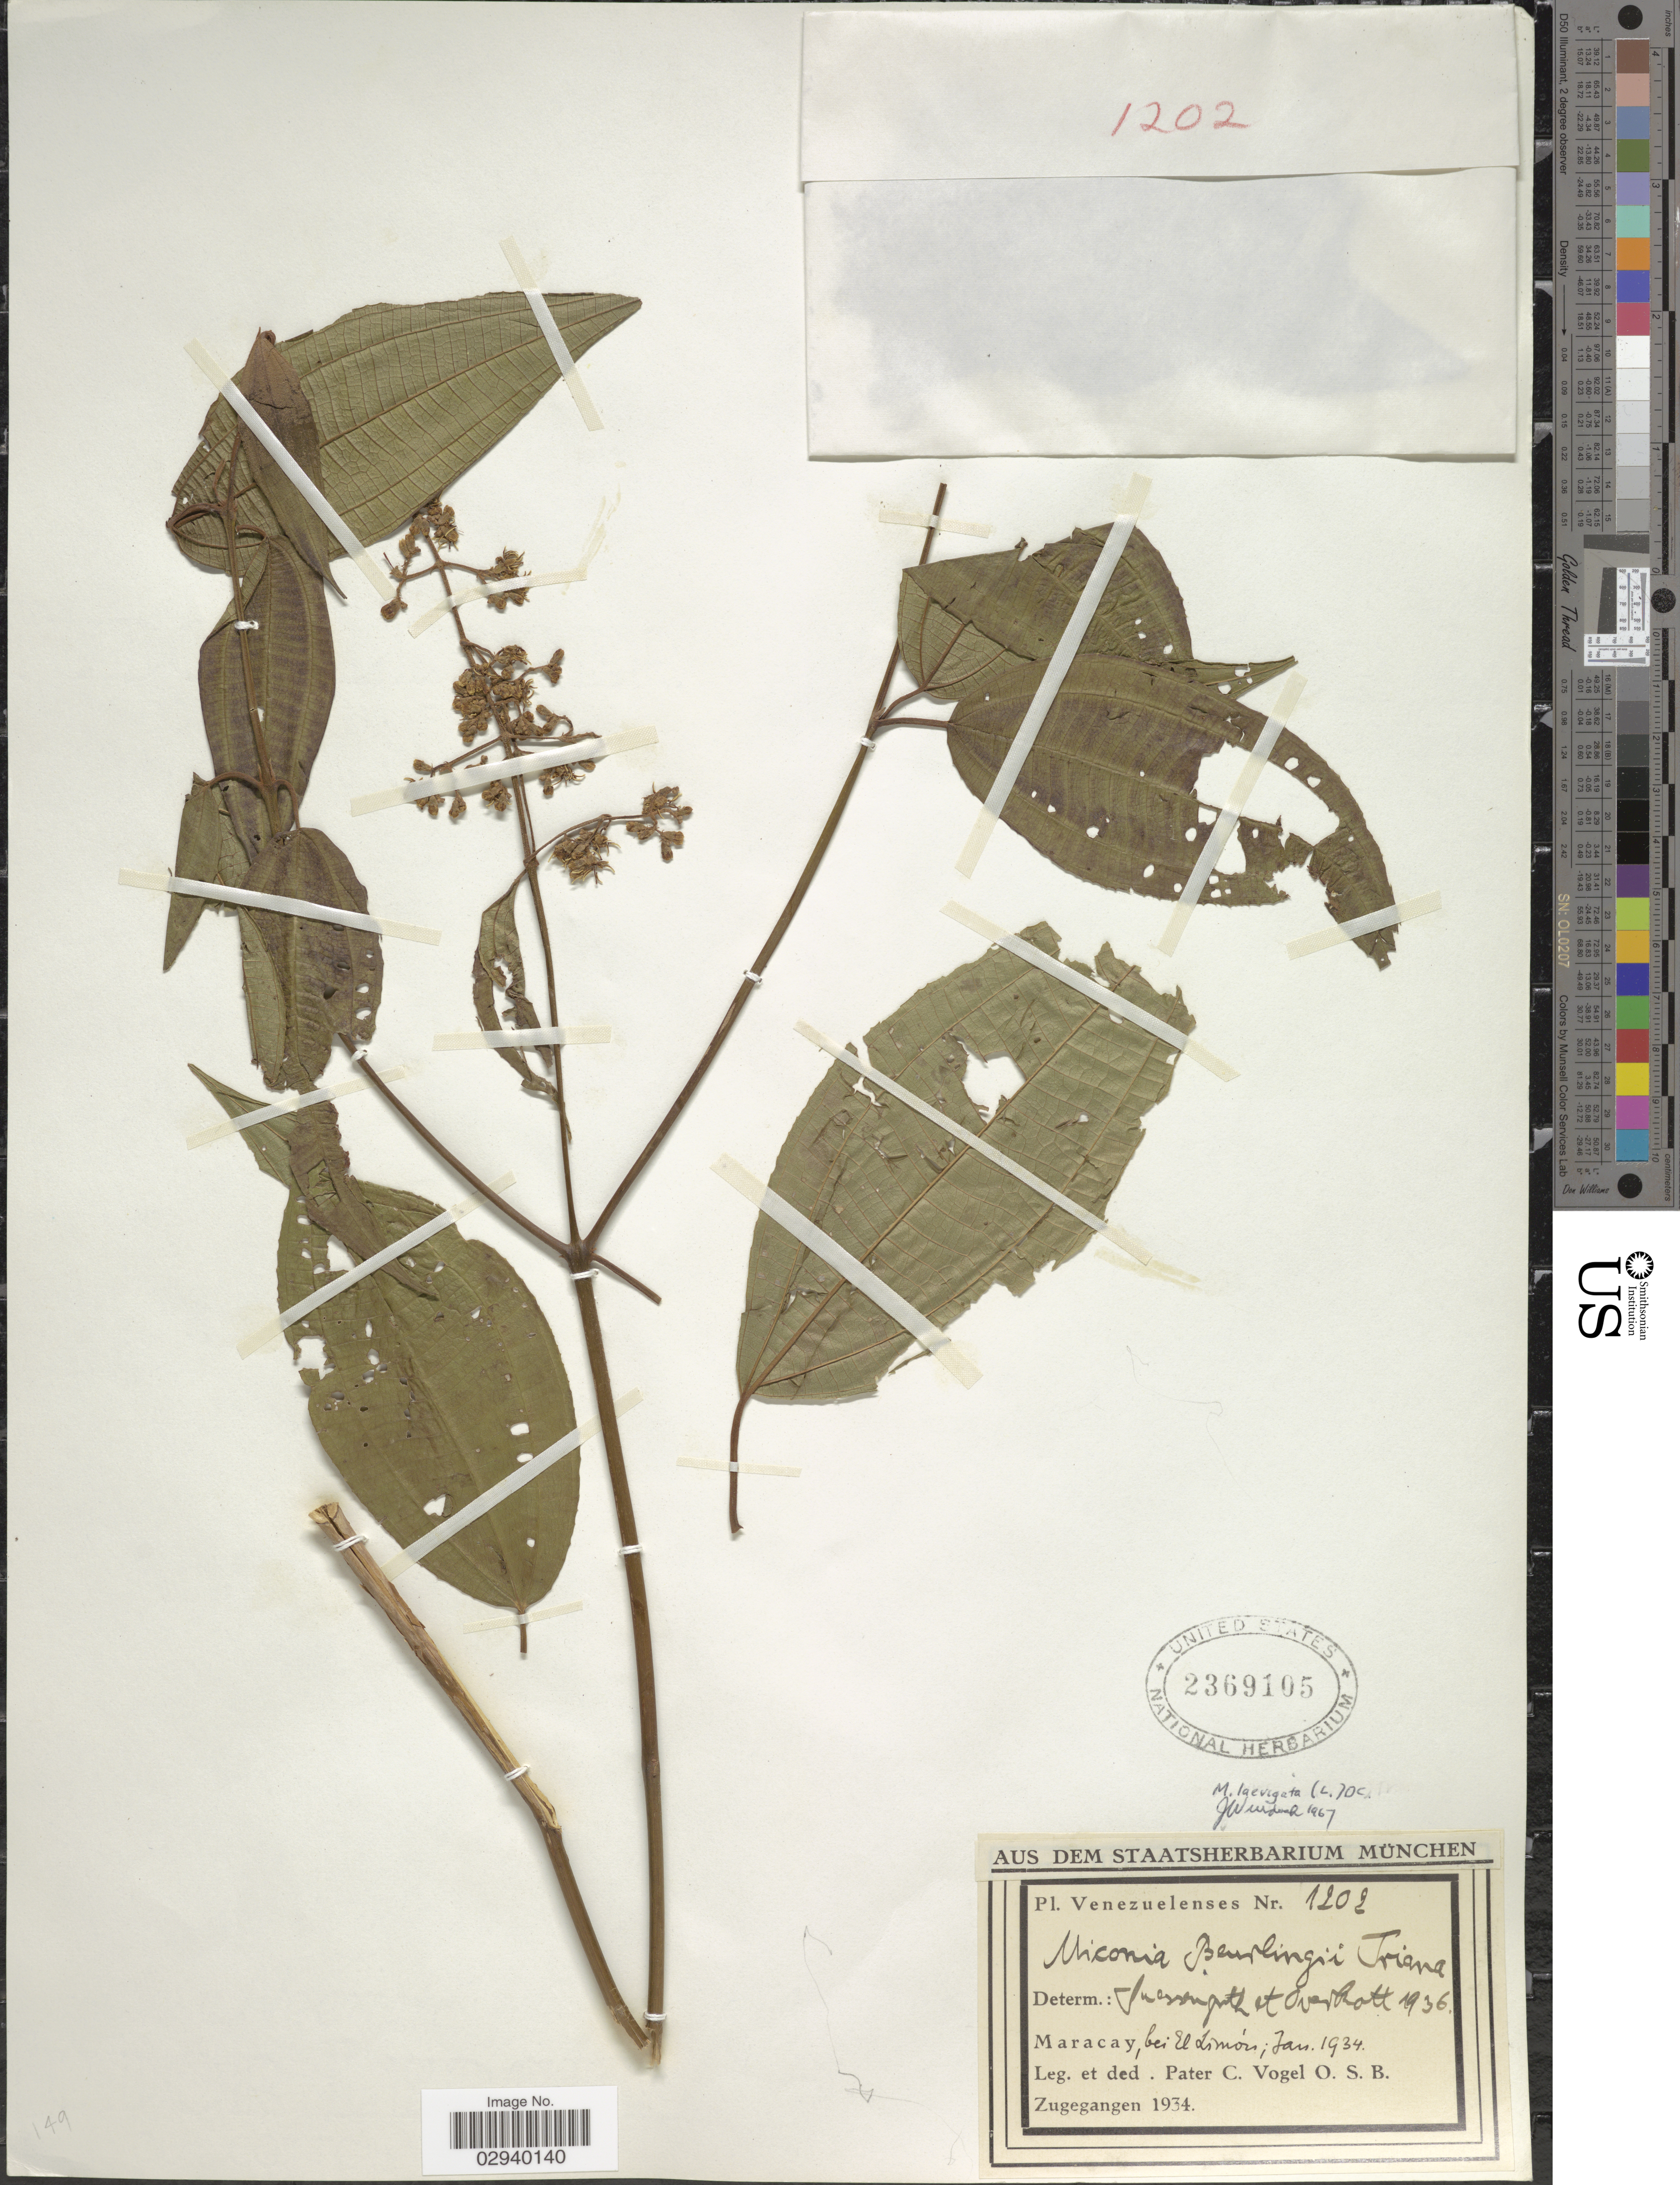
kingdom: Plantae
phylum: Tracheophyta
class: Magnoliopsida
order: Myrtales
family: Melastomataceae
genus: Miconia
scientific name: Miconia laevigata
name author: (L.) D. Don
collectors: P. C. Vogel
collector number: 1202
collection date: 1934-01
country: Venezuela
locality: Maracay, bei El Limón.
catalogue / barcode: US 2369105